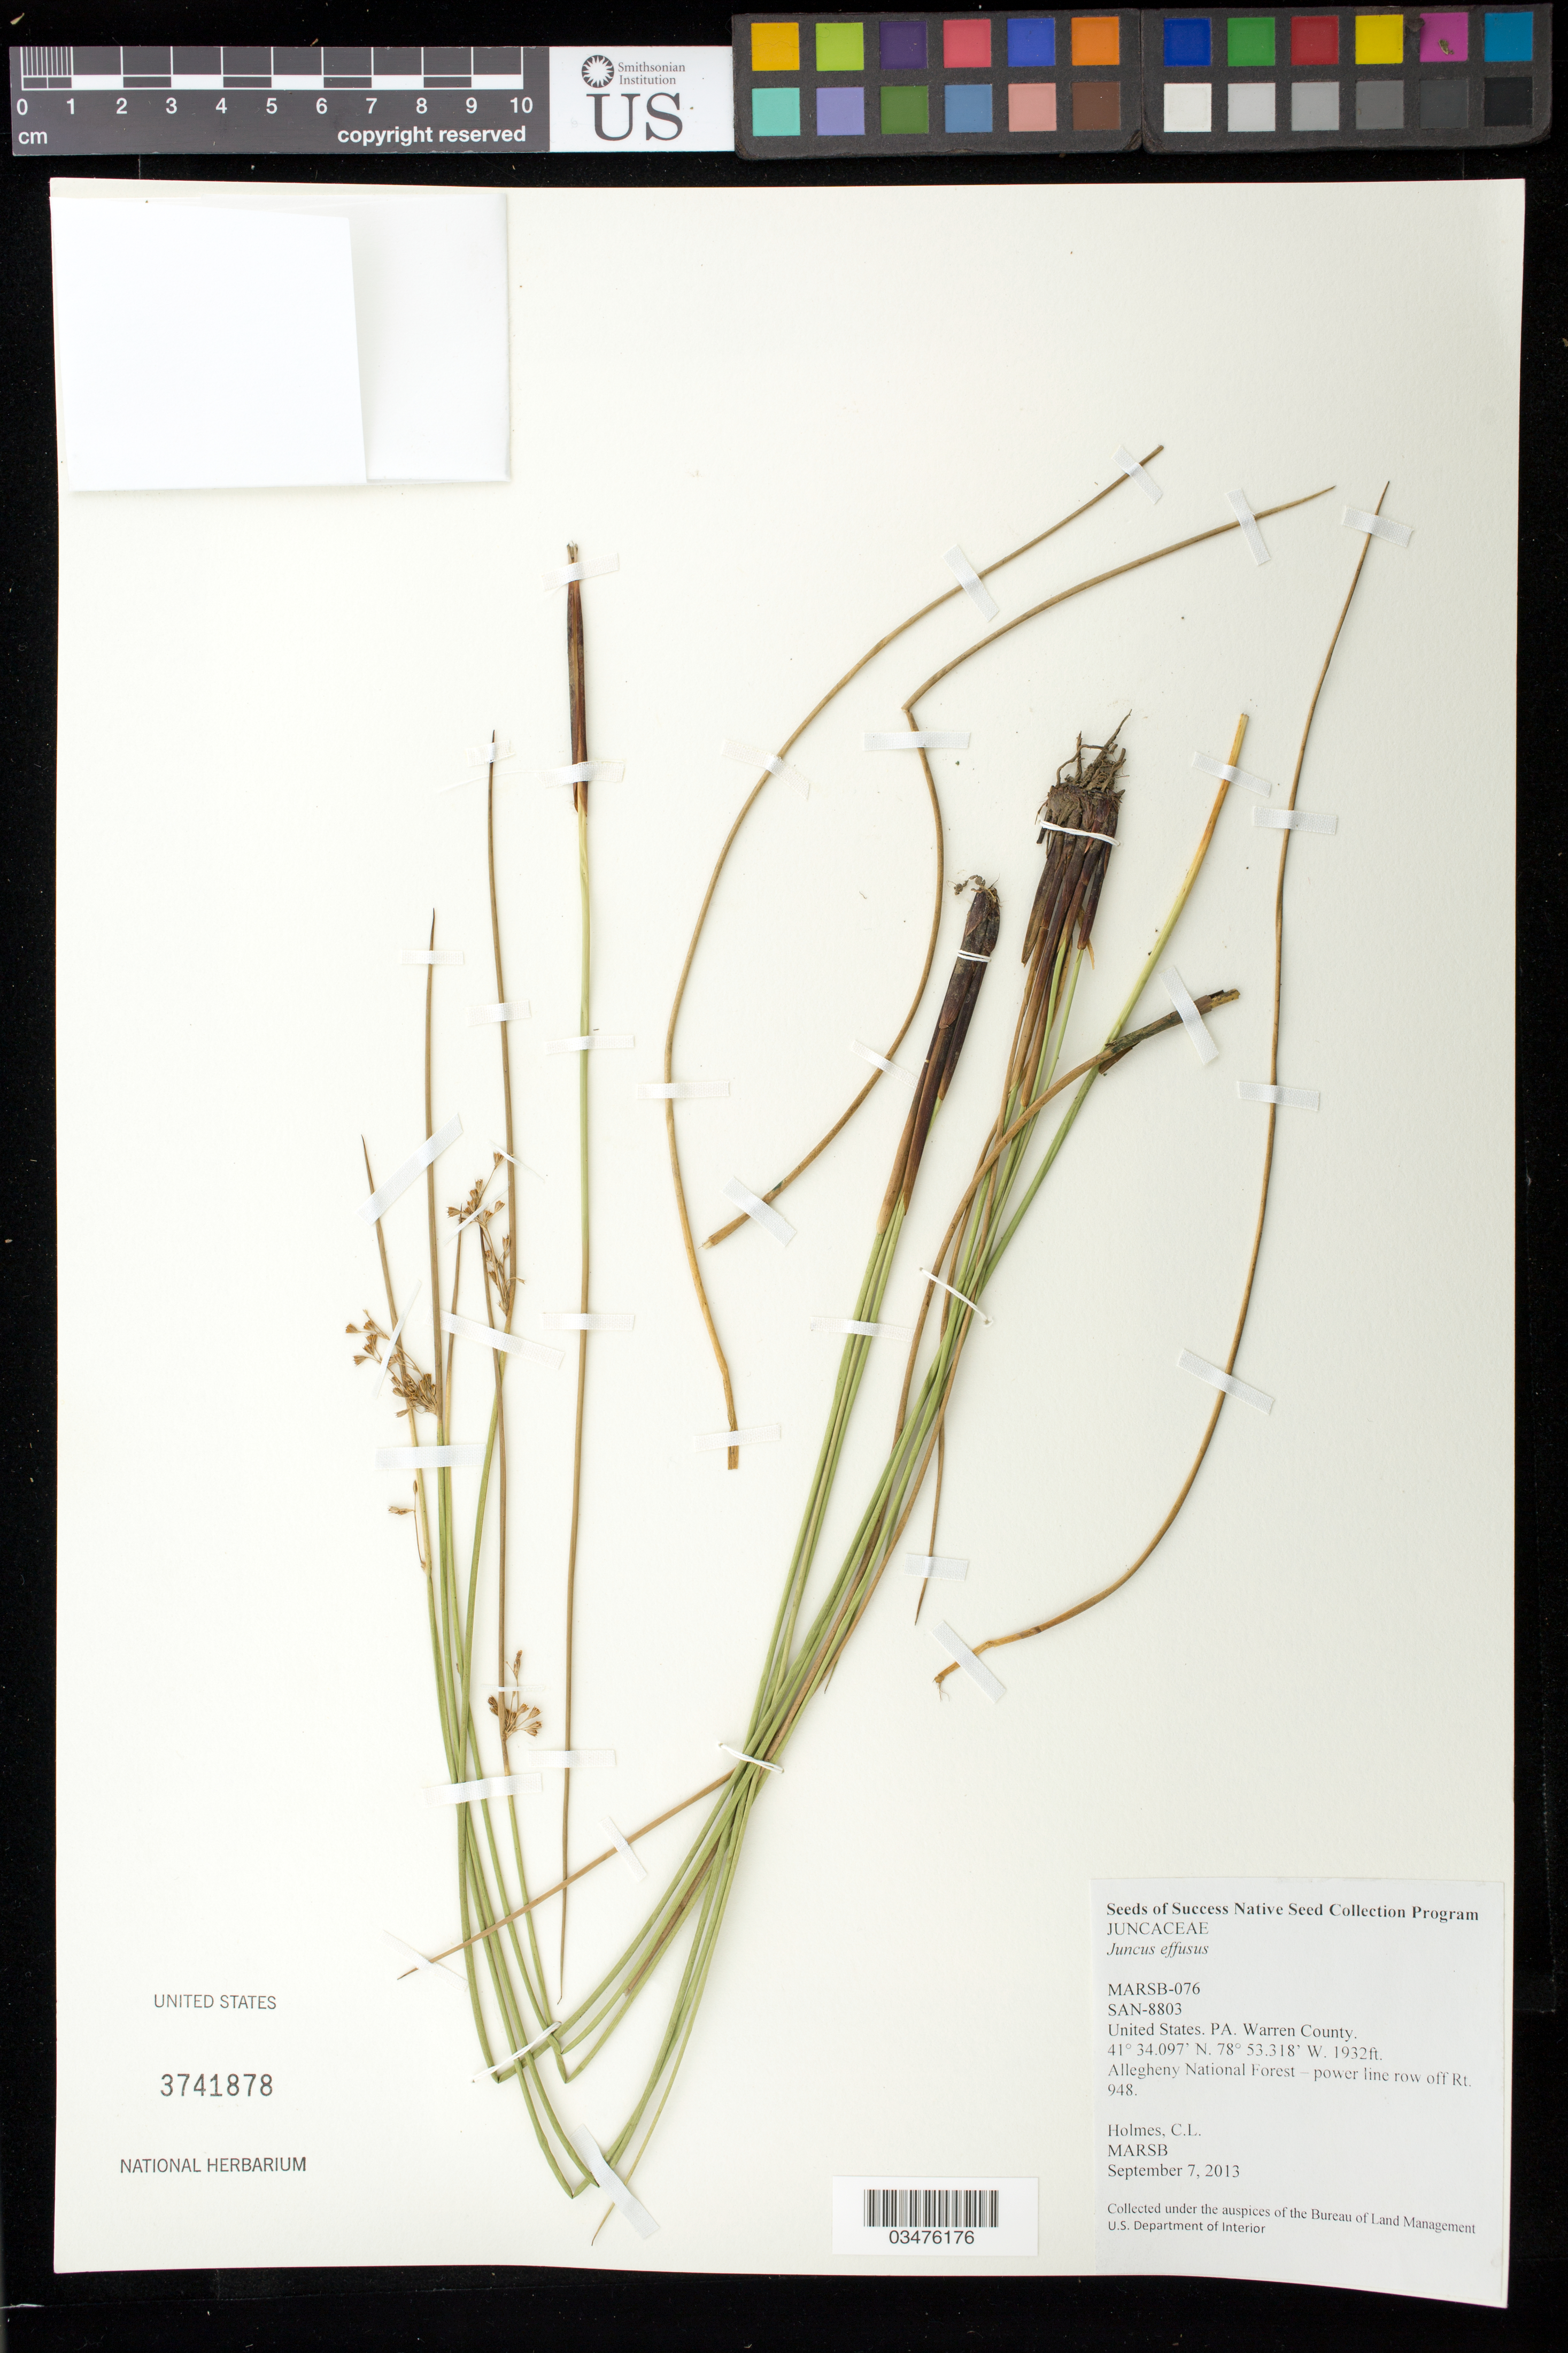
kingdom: Plantae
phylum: Tracheophyta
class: Liliopsida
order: Poales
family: Juncaceae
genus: Juncus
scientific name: Juncus effusus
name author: L.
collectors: C. Holmes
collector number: MARSB-076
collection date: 2013-09-07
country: United States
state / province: Pennsylvania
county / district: Warren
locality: Allegheny National Forest- power line row off Rt. 948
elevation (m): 589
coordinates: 41 34.097 N, 78 53.318 W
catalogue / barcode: US 3741878